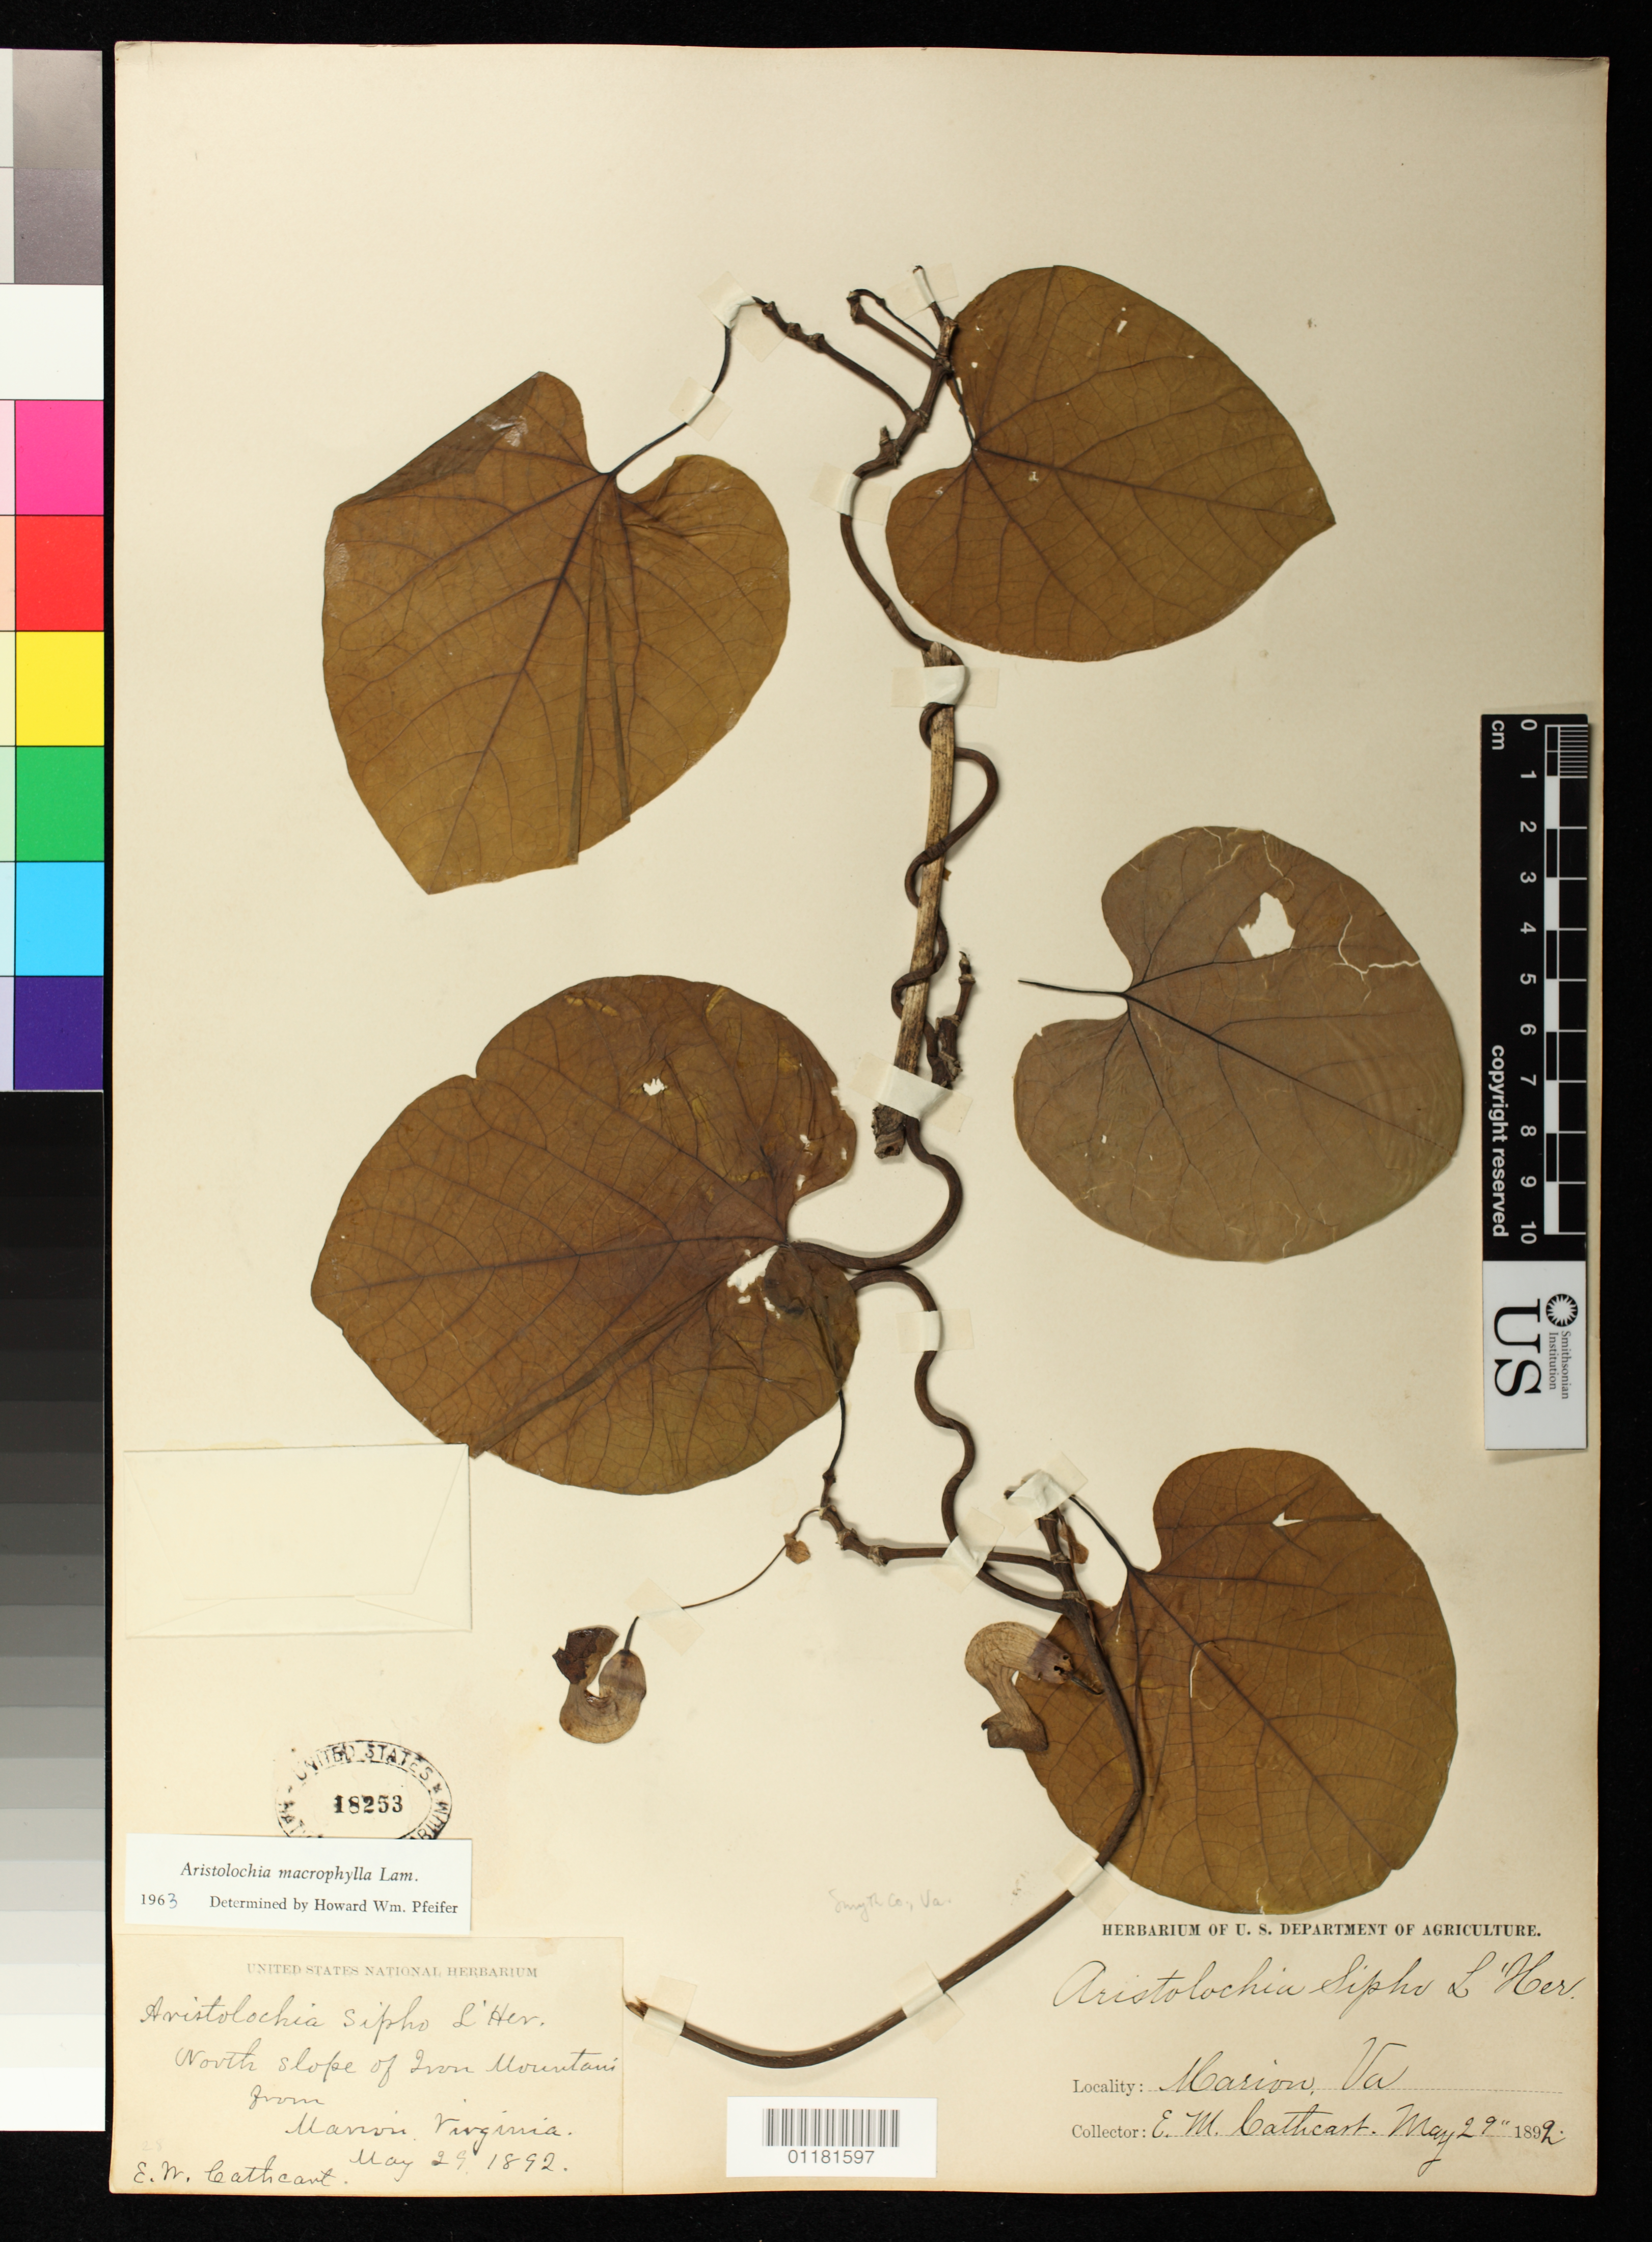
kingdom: Plantae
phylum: Tracheophyta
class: Magnoliopsida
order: Piperales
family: Aristolochiaceae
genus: Aristolochia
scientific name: Aristolochia macrophylla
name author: Lam.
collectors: E. M. Cathcart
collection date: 1892-05-29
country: United States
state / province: Virginia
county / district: Smyth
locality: North slope of Iron Mountain, Marion, Smyth County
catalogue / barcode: US 18253